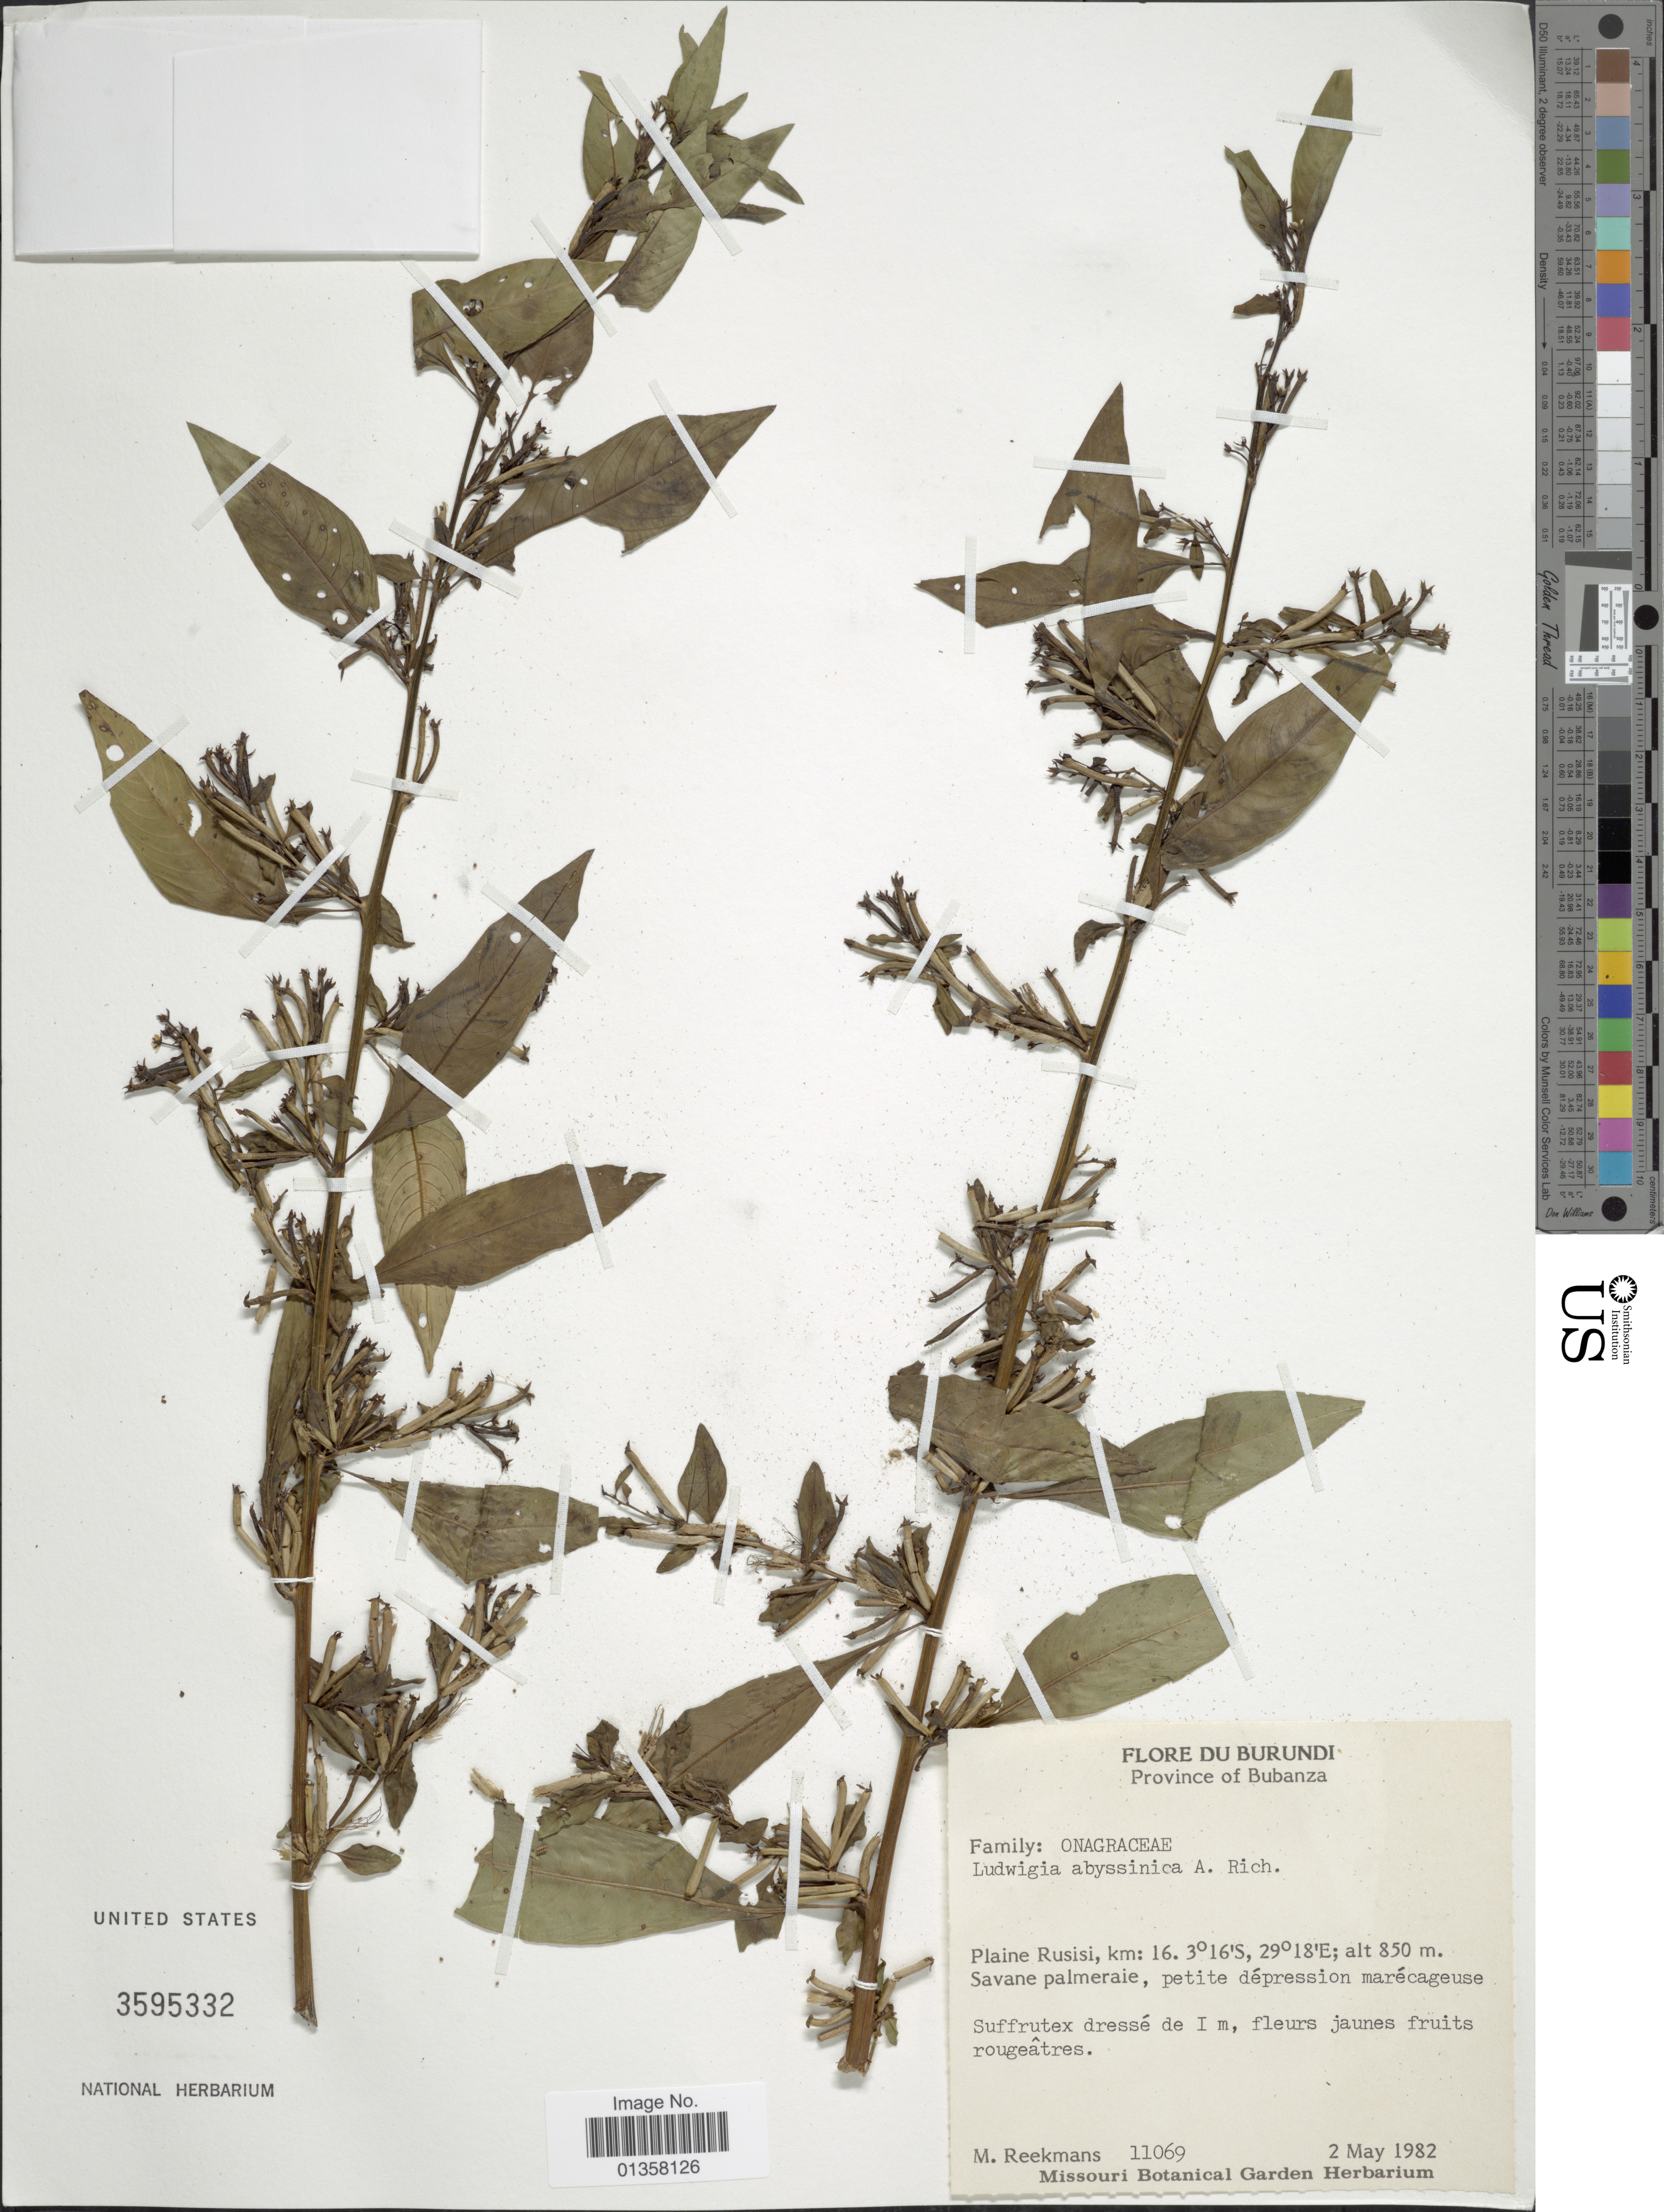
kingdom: Plantae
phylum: Tracheophyta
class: Magnoliopsida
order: Myrtales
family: Onagraceae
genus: Ludwigia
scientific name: Ludwigia abyssinica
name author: A. Rich.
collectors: M. Reekmans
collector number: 11069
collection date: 1982-05-02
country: Burundi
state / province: Bubanza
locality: Plaine Rusisi, km. 16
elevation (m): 850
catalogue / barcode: US 3595332